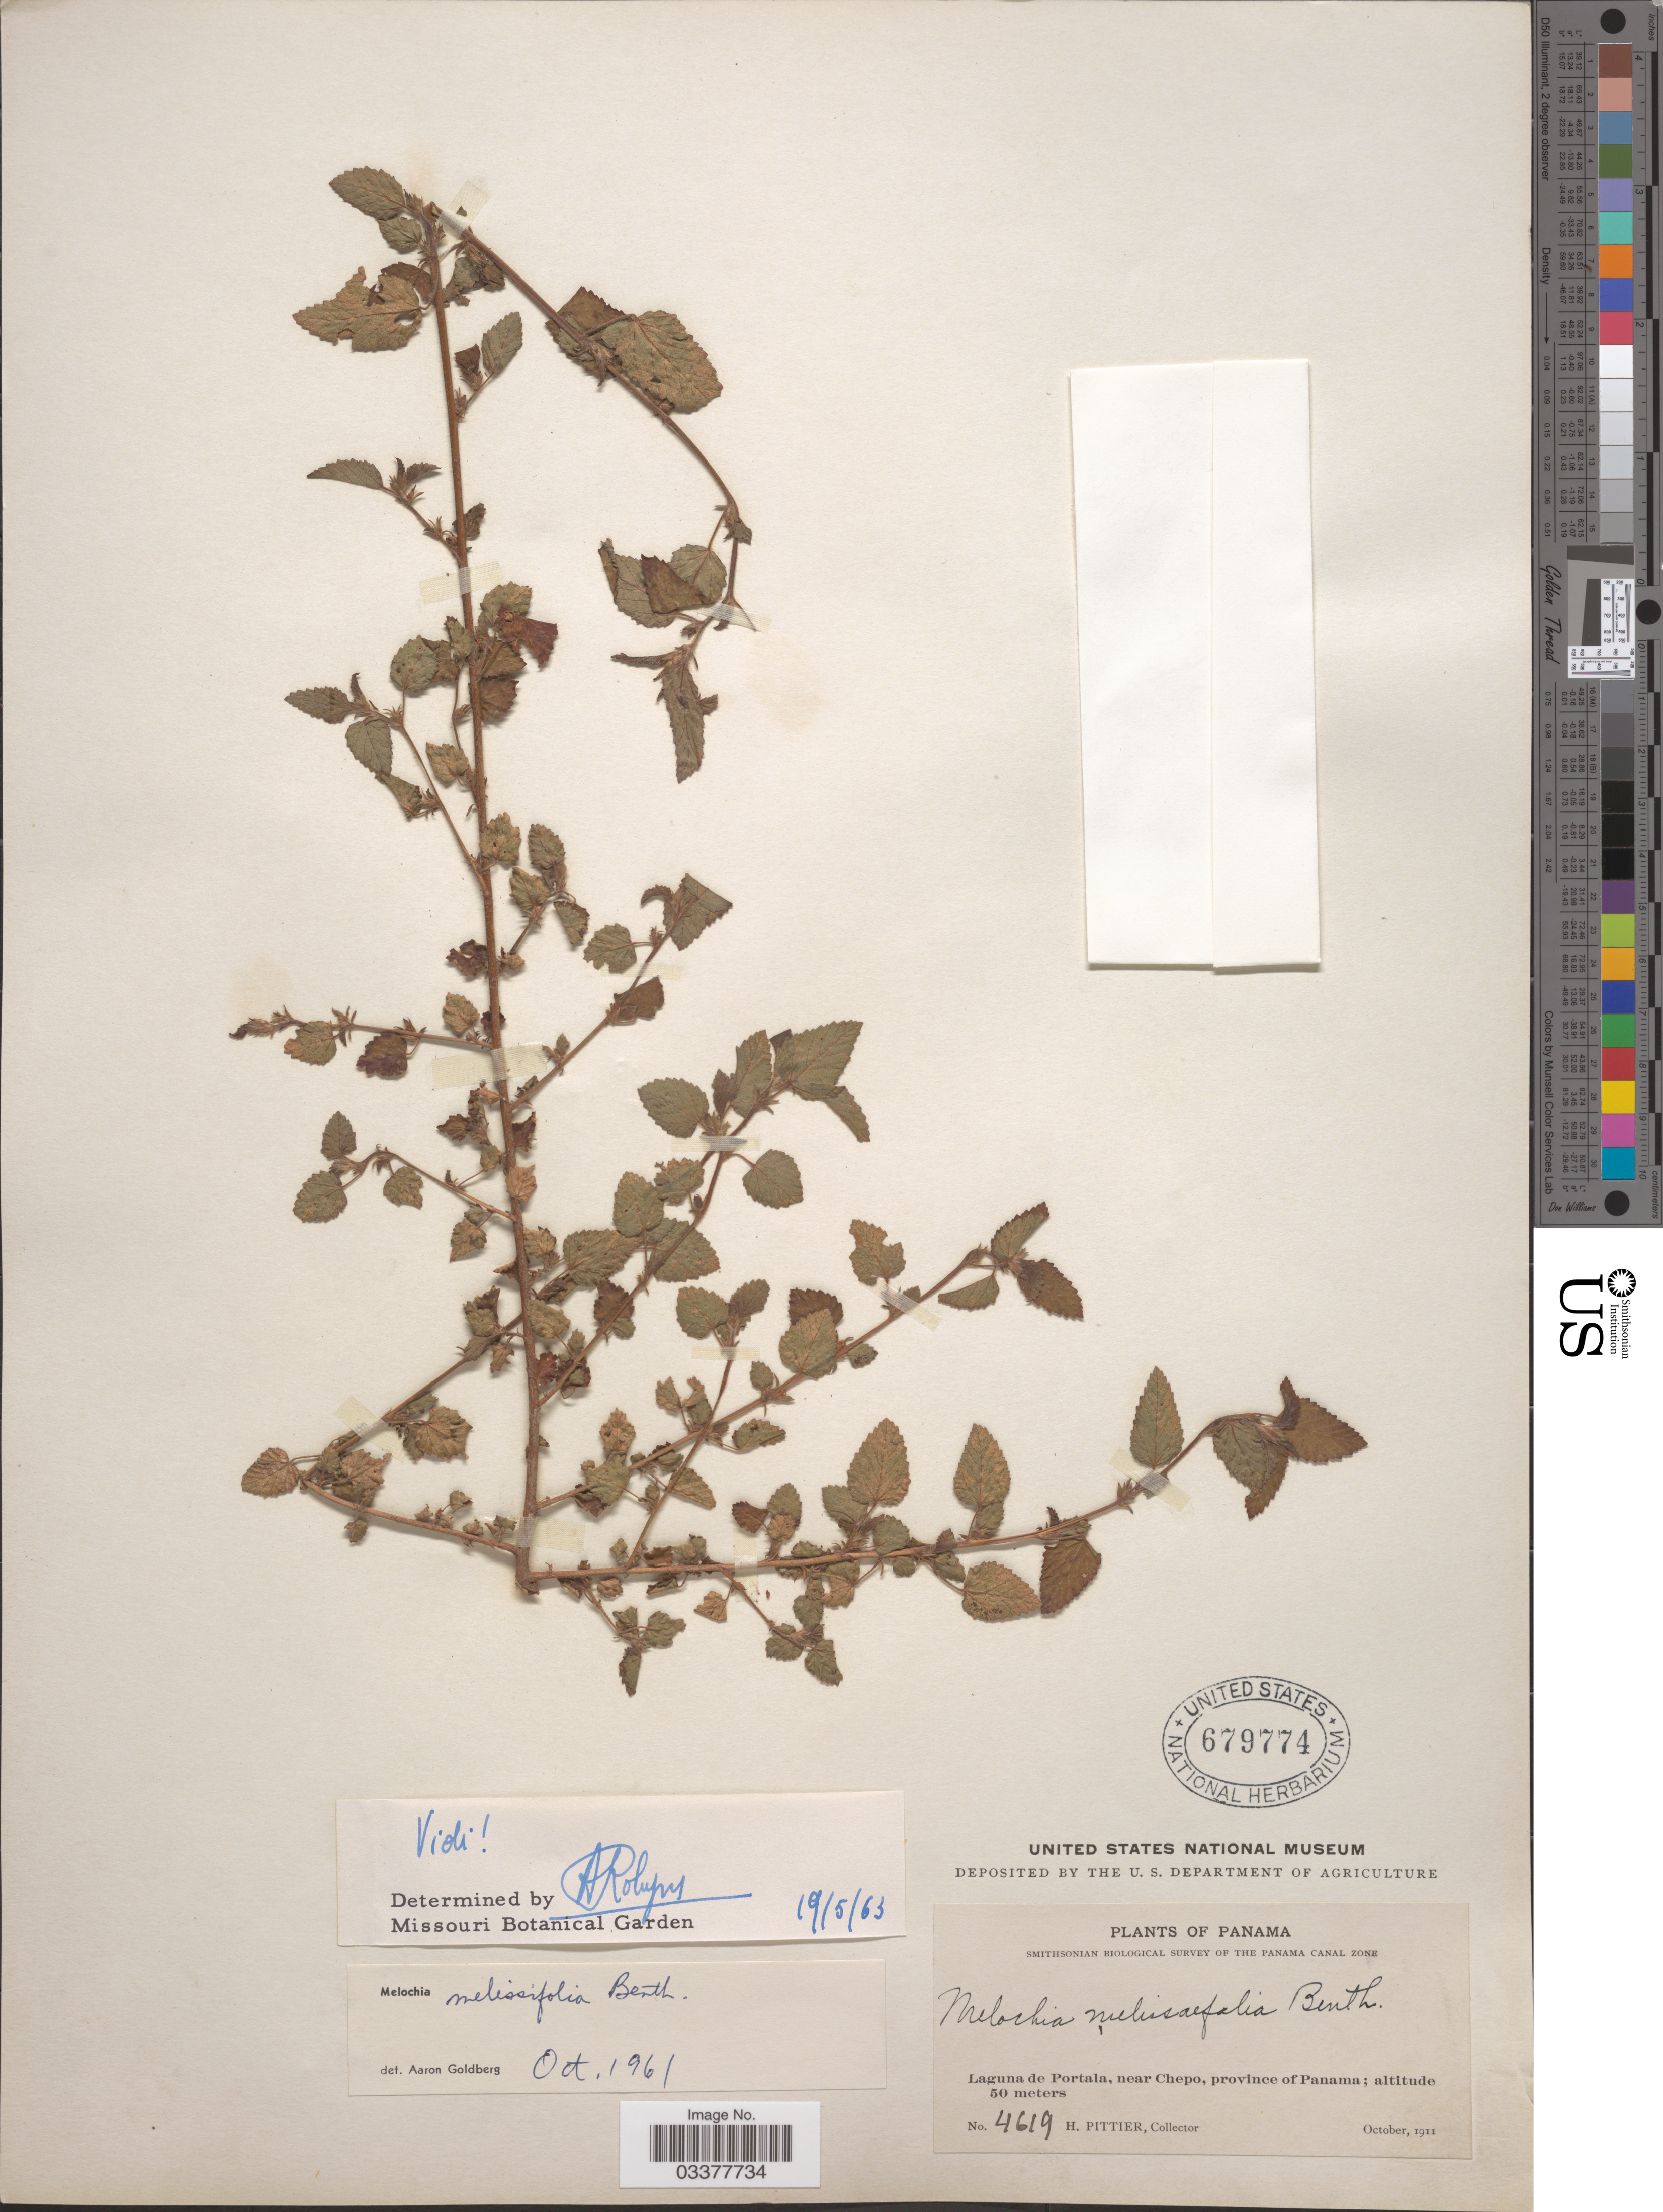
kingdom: Plantae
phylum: Tracheophyta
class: Magnoliopsida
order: Malvales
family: Malvaceae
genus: Melochia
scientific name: Melochia melissifolia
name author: Benth.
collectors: H. F. Pittier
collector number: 4619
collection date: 1911-10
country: Panama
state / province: Panamá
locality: Laguna de Portala, near Chepo.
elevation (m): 50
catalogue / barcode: US 679774